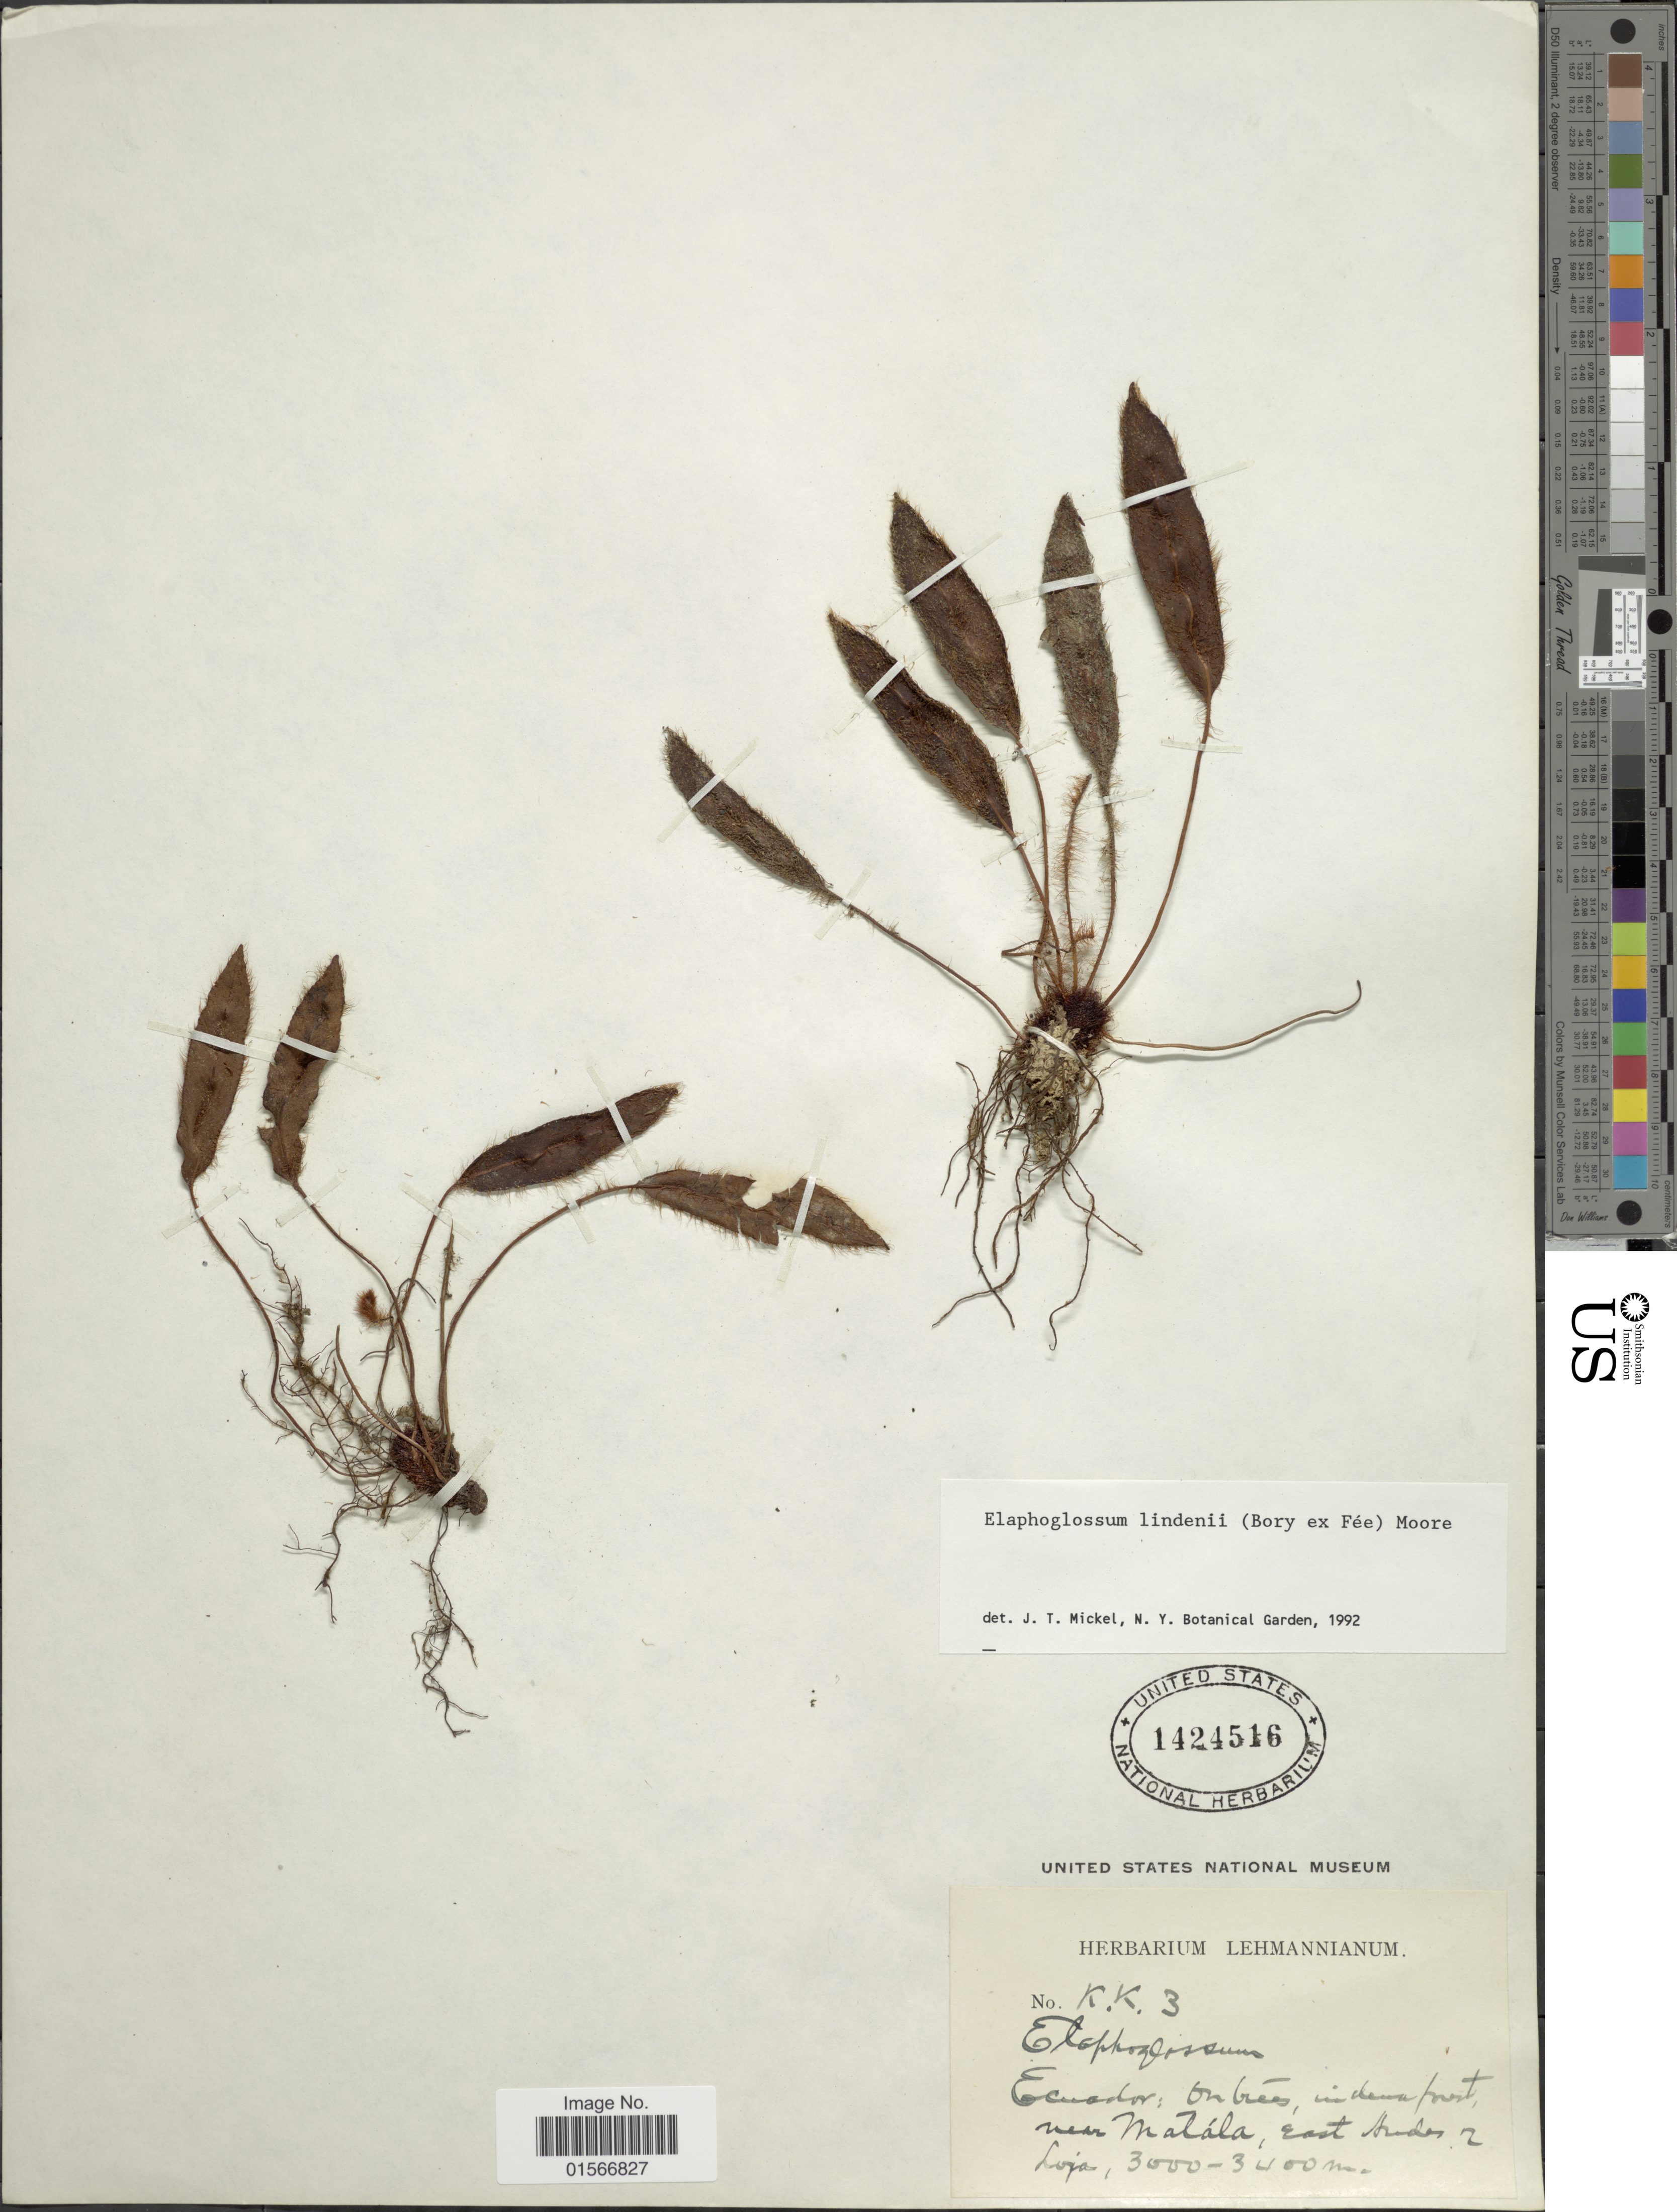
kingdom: Plantae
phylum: Tracheophyta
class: Polypodiopsida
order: Polypodiales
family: Dryopteridaceae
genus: Elaphoglossum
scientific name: Elaphoglossum lindenii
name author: (Bory ex Fée) T. Moore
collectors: ex herb. Lehmannianum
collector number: K.K.3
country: Ecuador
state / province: Loja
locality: On trees, in dense forest, near Matála, east Andes of Loja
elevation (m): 3000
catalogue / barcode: US 1424516